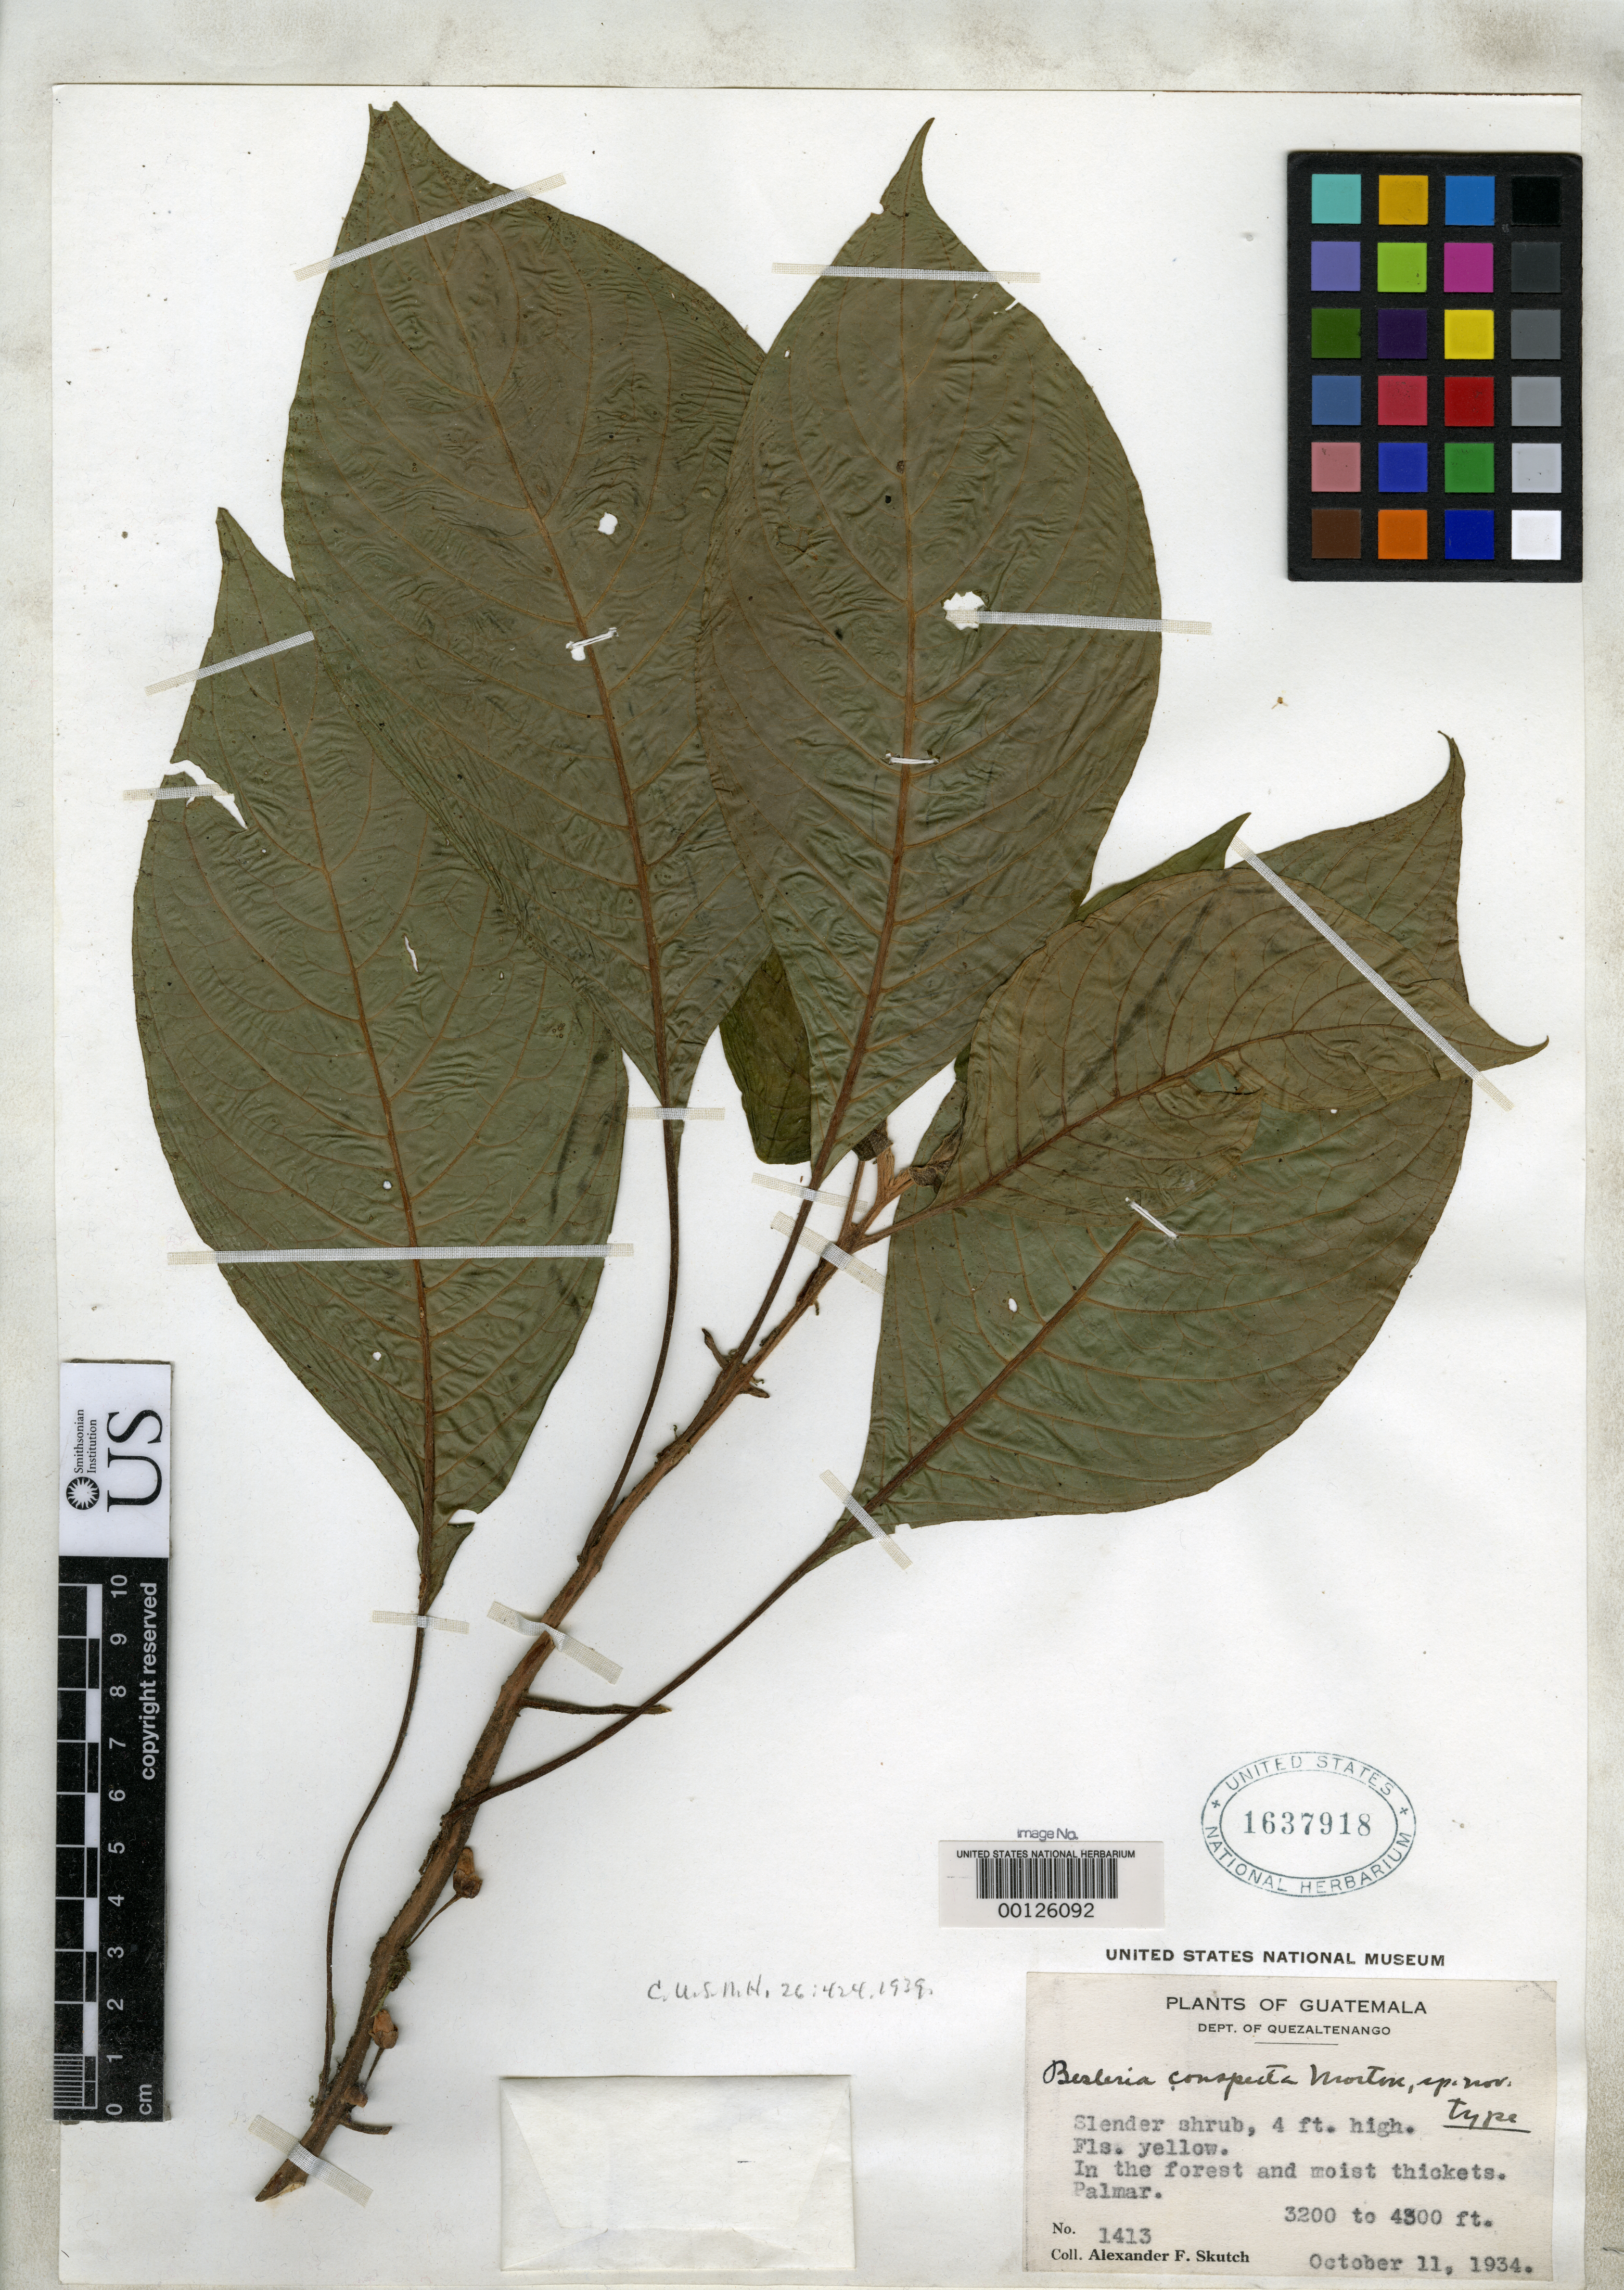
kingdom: Plantae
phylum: Tracheophyta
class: Magnoliopsida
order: Lamiales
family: Gesneriaceae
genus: Besleria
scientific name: Besleria conspecta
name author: C.V. Morton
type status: Holotype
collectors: A. F. Skutch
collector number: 1413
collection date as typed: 11 Oct 1934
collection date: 1934-10-11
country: Guatemala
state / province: Quetzaltenango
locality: Palmar.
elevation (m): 960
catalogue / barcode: US 1637918